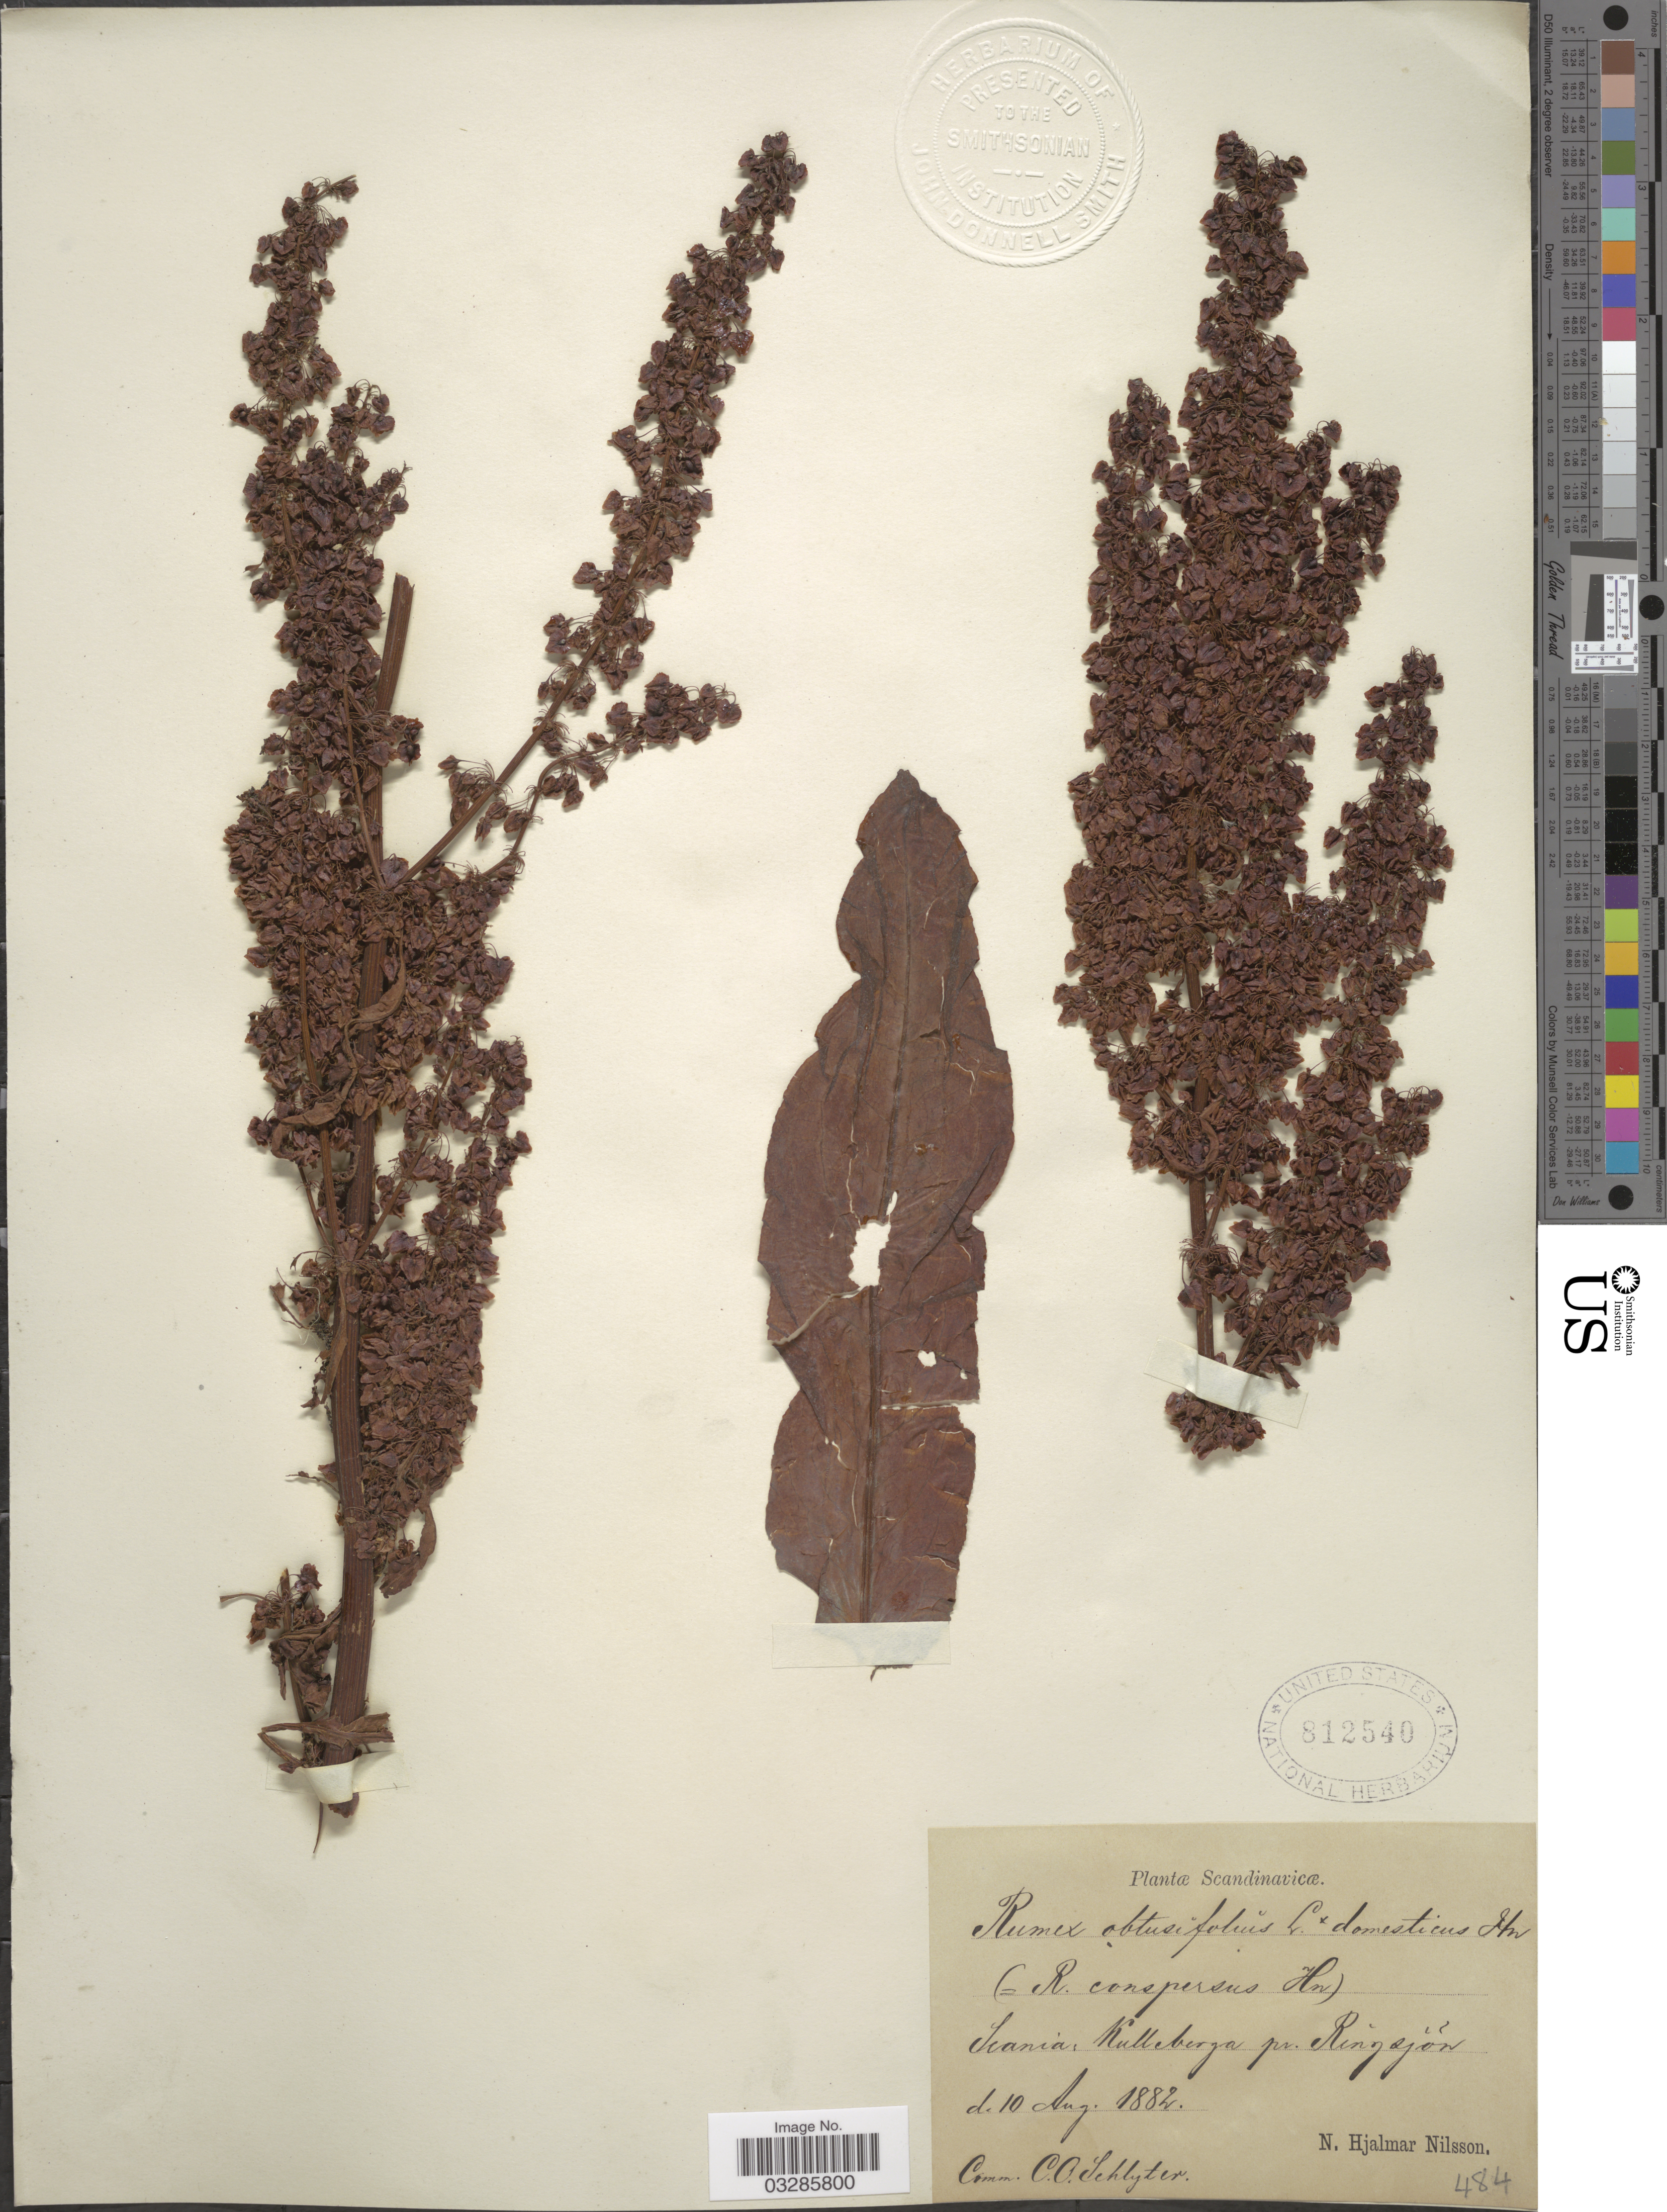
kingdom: Plantae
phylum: Tracheophyta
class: Magnoliopsida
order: Caryophyllales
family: Polygonaceae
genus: Rumex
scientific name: Rumex obtusifolius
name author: L.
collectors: N. H. Nilsson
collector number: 484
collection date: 1882-08-10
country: Sweden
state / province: Skåne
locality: Scandinavicæ, Scania, Kulleberga pr. Ringsjon.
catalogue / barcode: US 812540